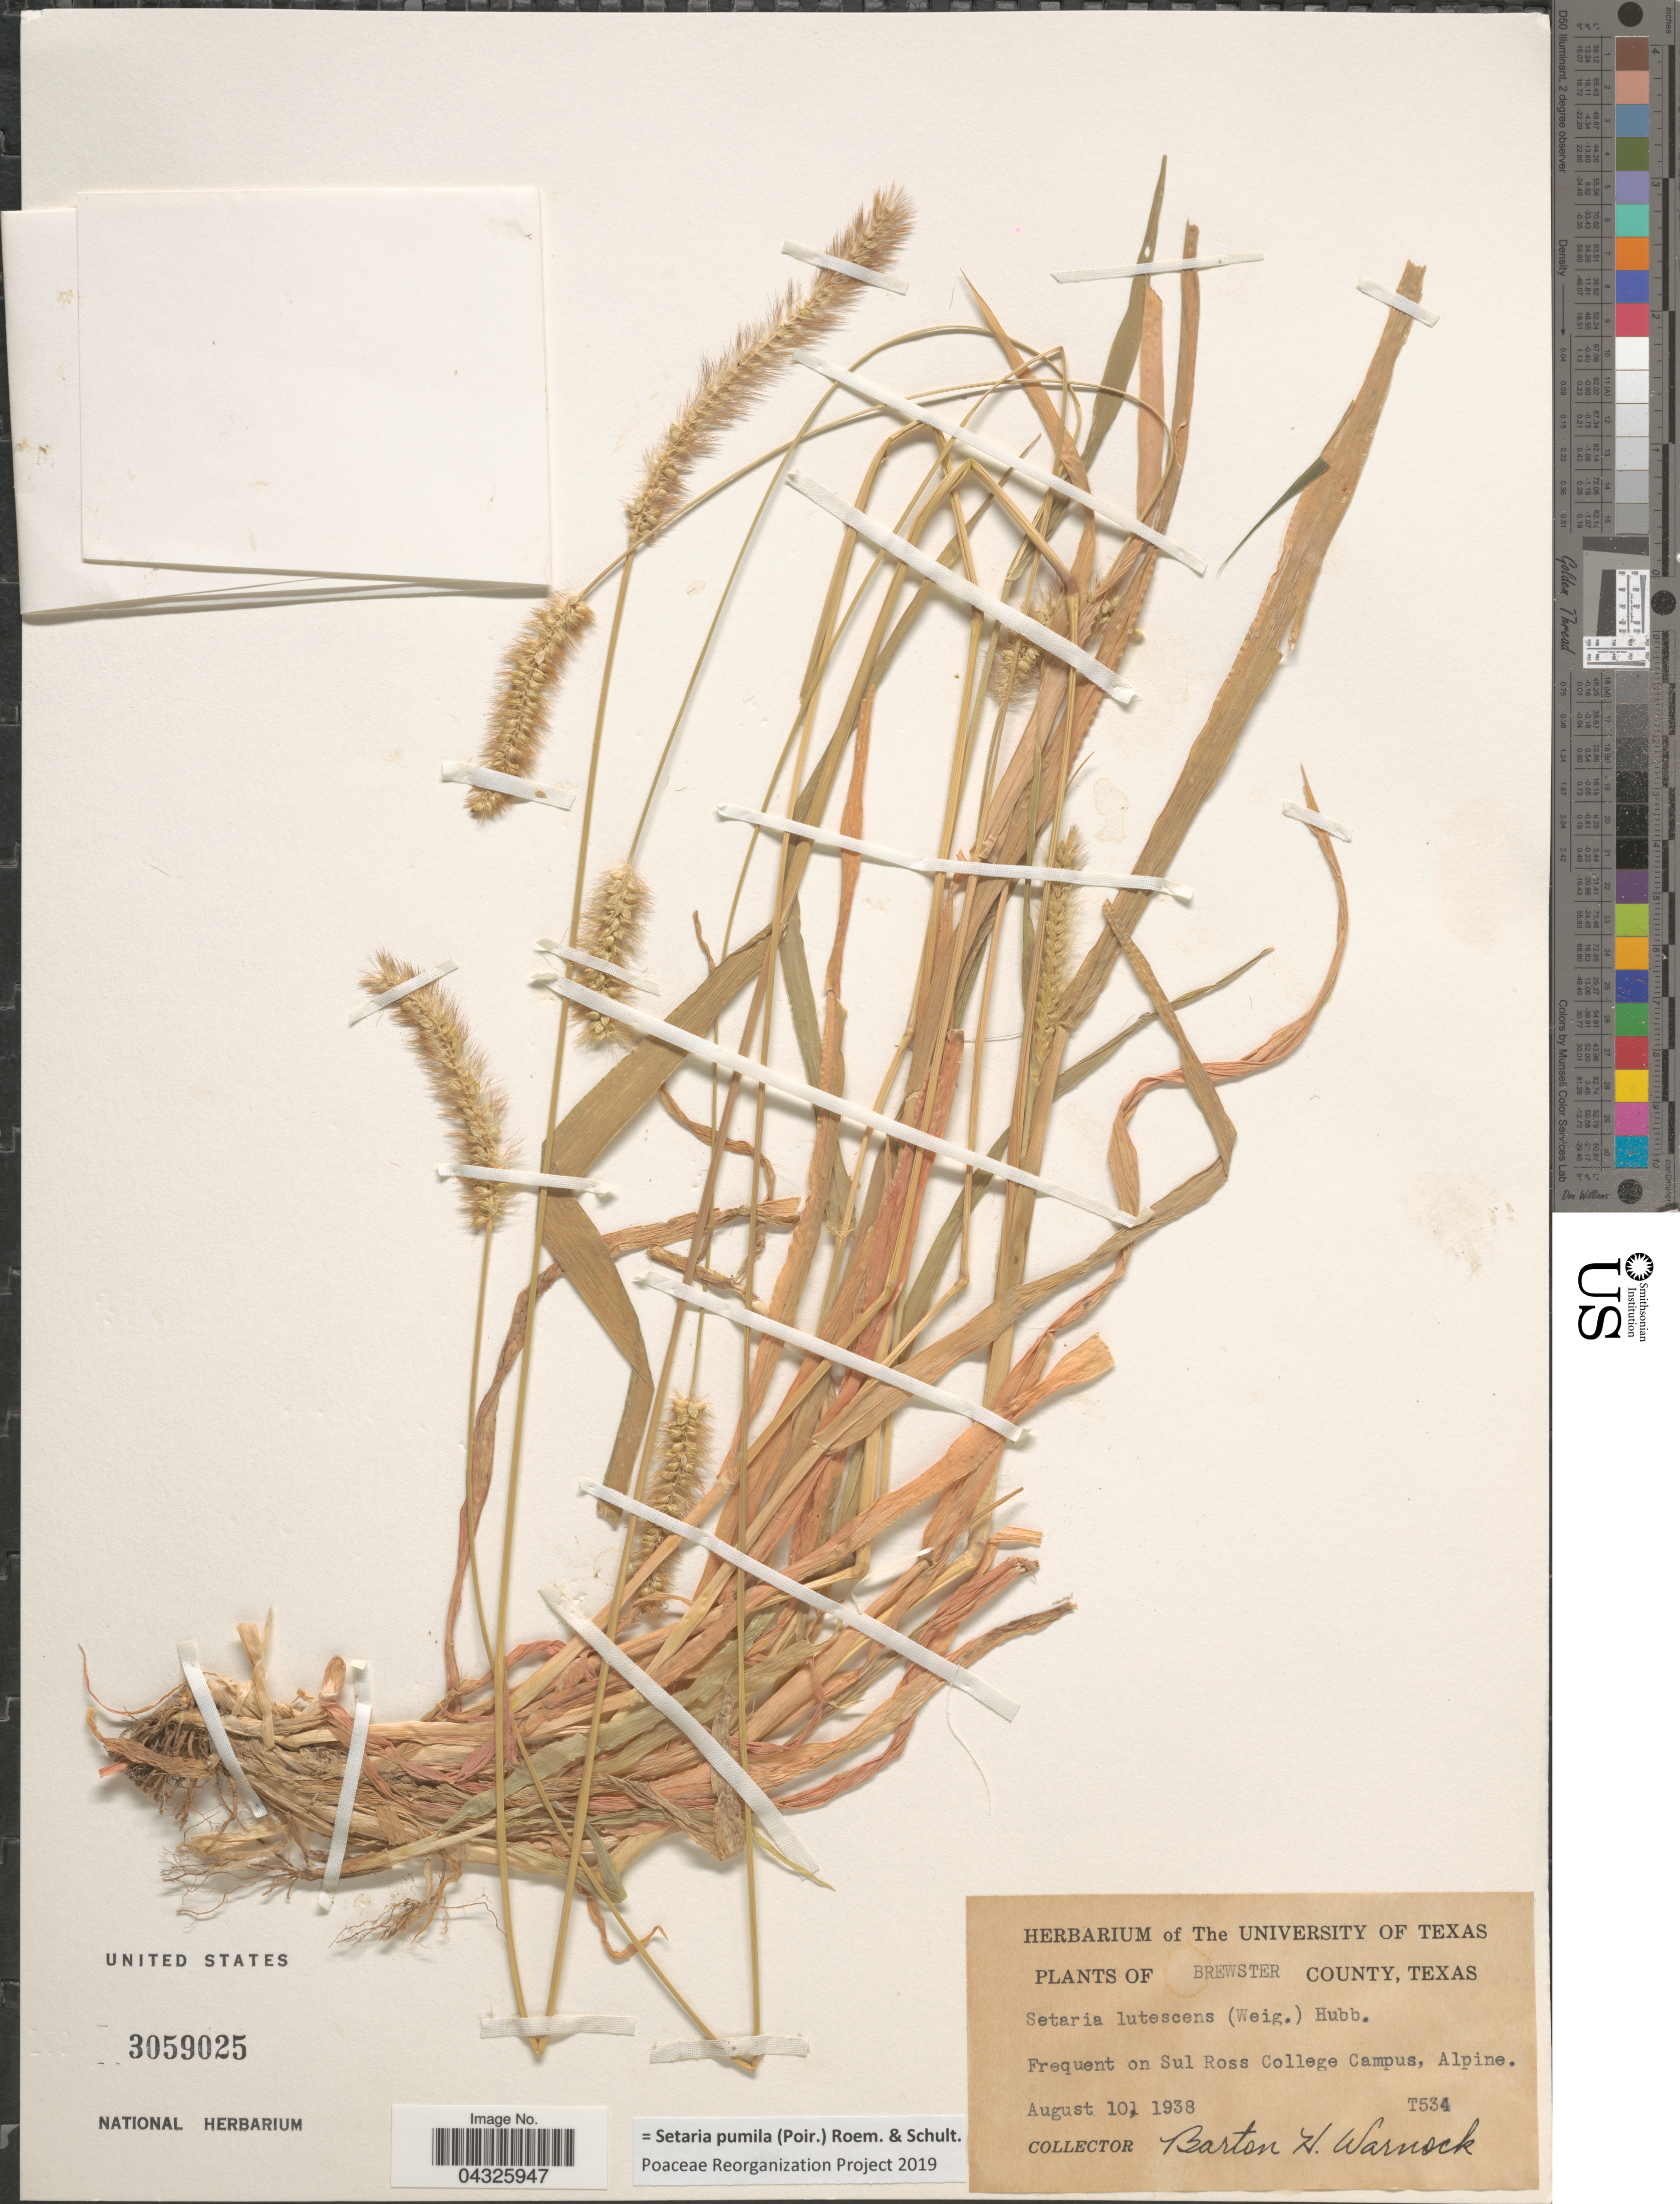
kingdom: Plantae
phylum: Tracheophyta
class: Liliopsida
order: Poales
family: Poaceae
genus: Setaria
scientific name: Setaria pumila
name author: (Poir.) Roem. & Schult.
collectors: B. H. Warnock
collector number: T534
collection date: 1938-08-10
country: United States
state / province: Texas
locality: Brewster County. Frequent on Sul Ross College Campus, Alpine.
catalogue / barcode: US 3059025